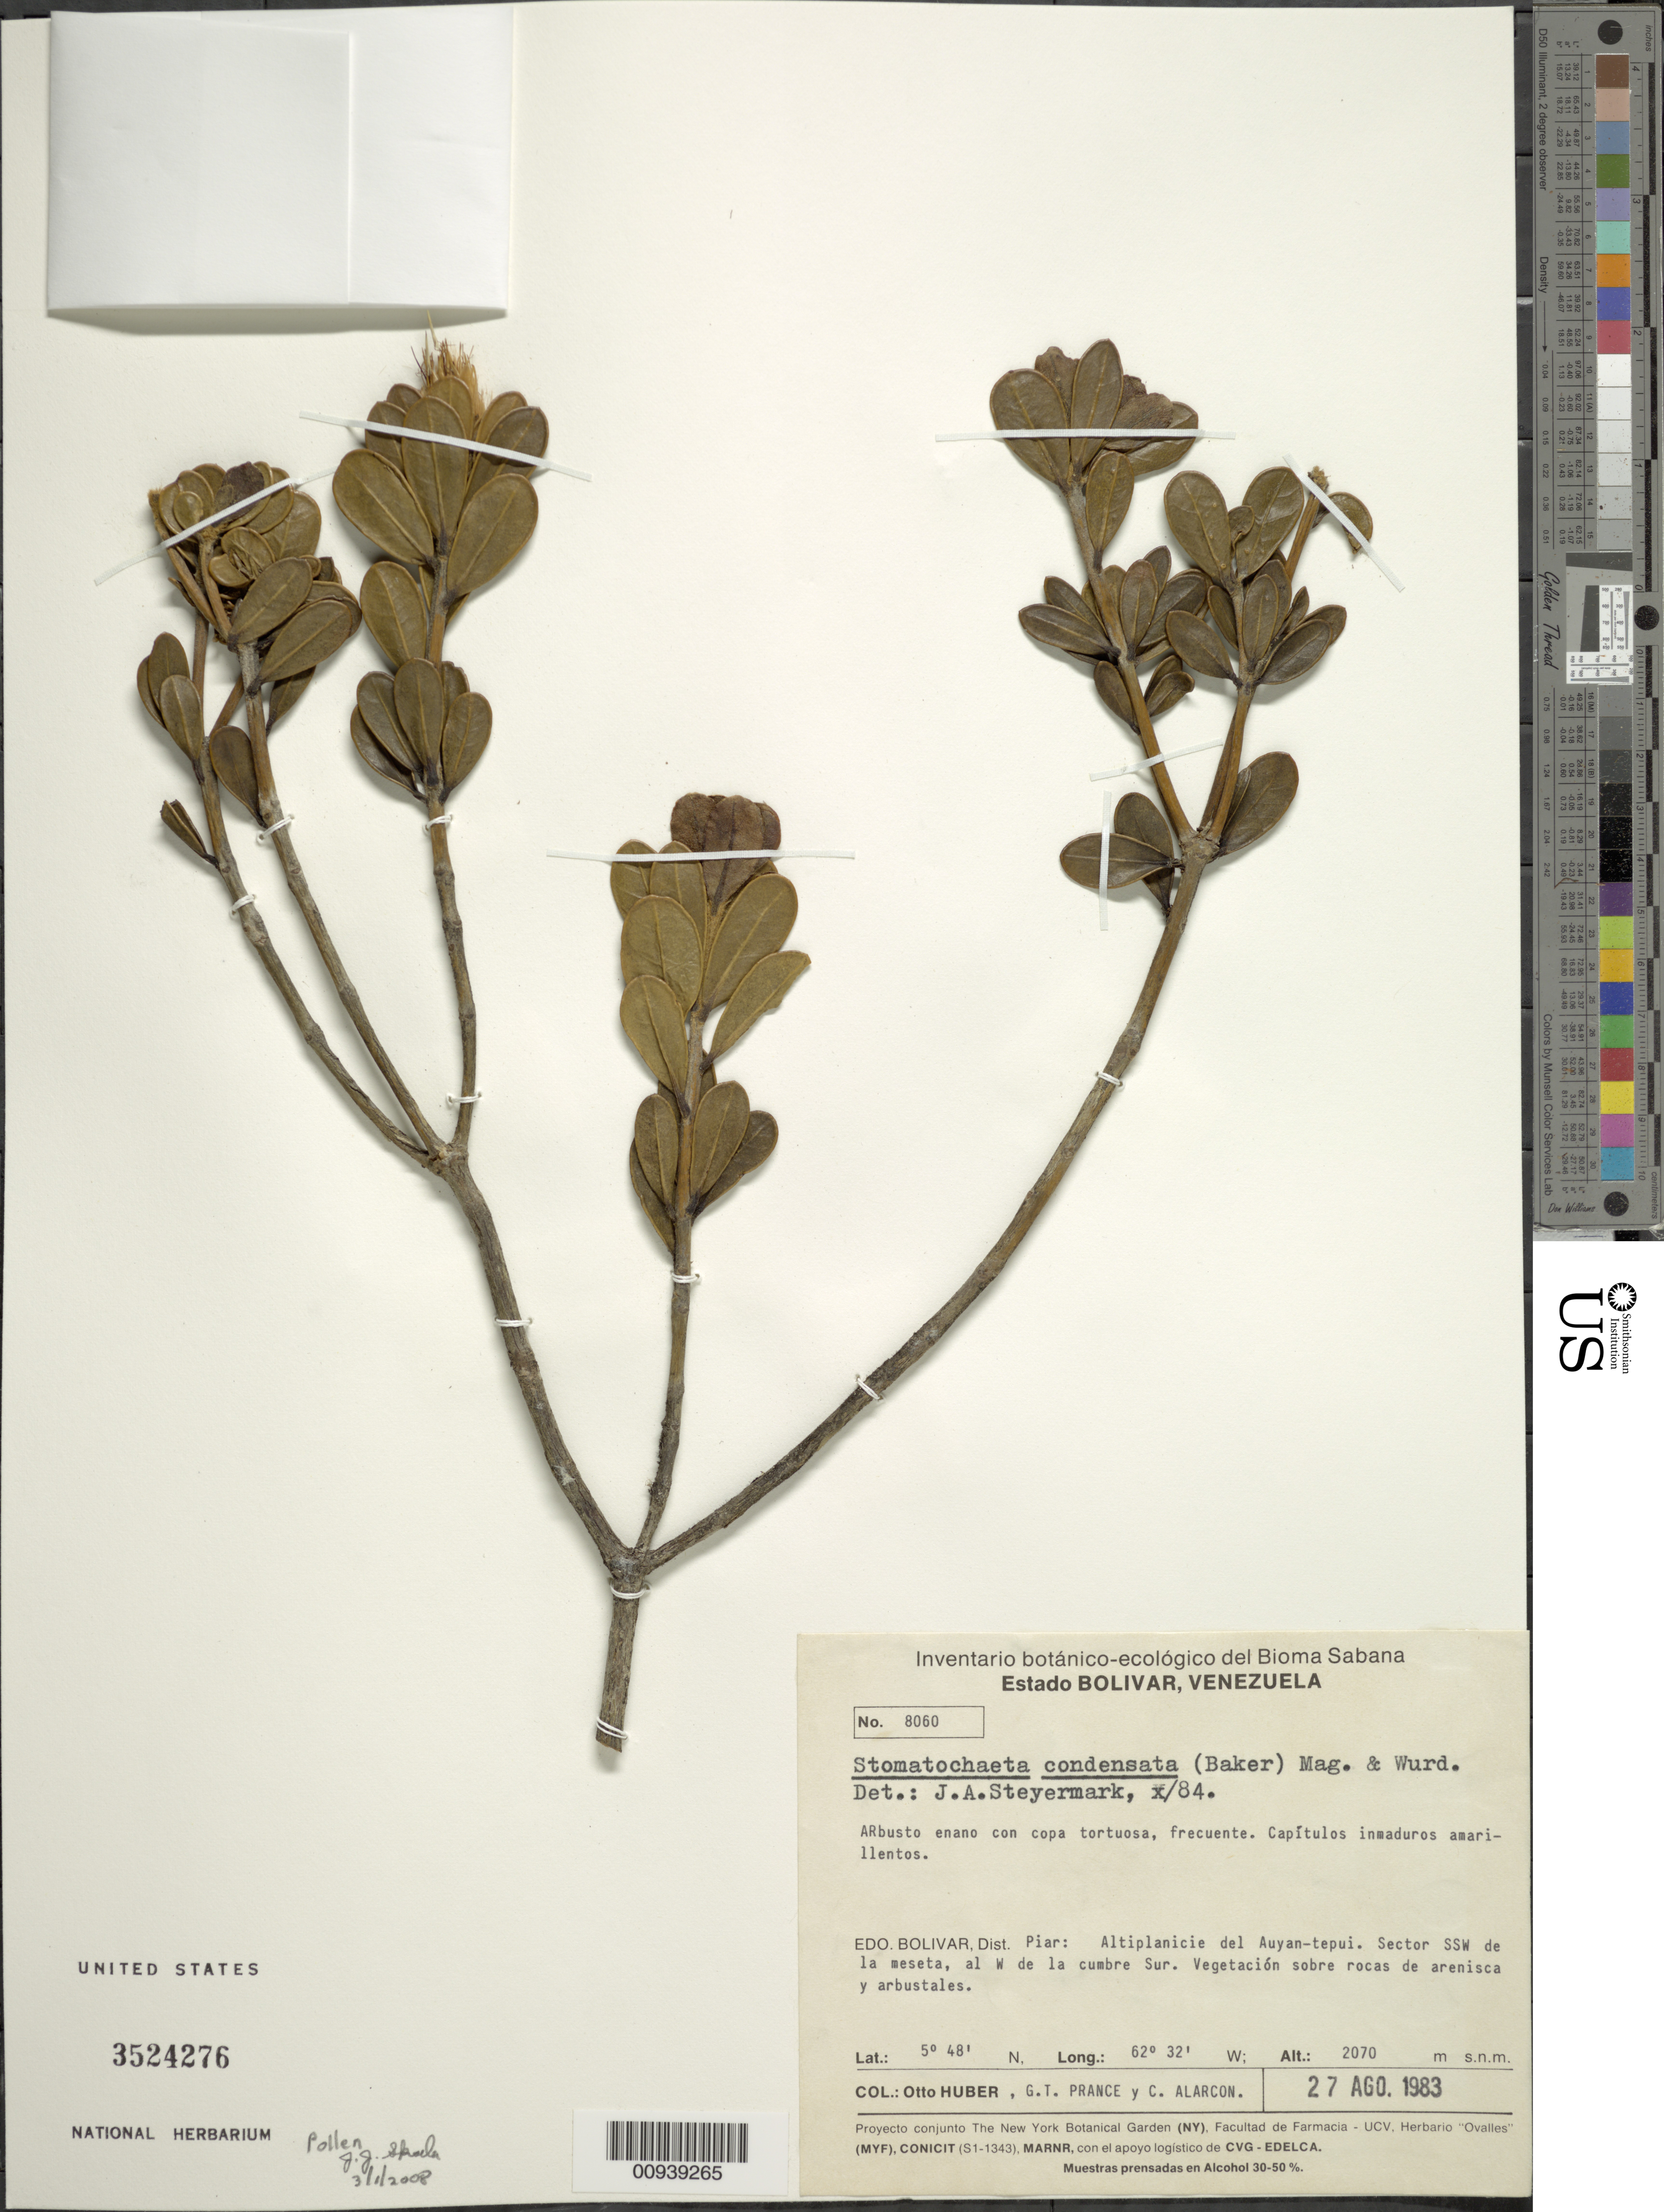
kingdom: Plantae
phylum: Tracheophyta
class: Magnoliopsida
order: Asterales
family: Asteraceae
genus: Stomatochaeta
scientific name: Stomatochaeta condensata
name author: (Baker) Maguire & Wurdack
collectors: O. Huber, G. T. Prance & C. Alarcon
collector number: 8060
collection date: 1983-08-27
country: Venezuela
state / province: Bolivar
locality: Dist. Piar: Altiplanicie del Auyan-tepui, Sector SSW de la meseta, al W de cumbre Sur.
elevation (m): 2070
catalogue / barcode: US 3524276